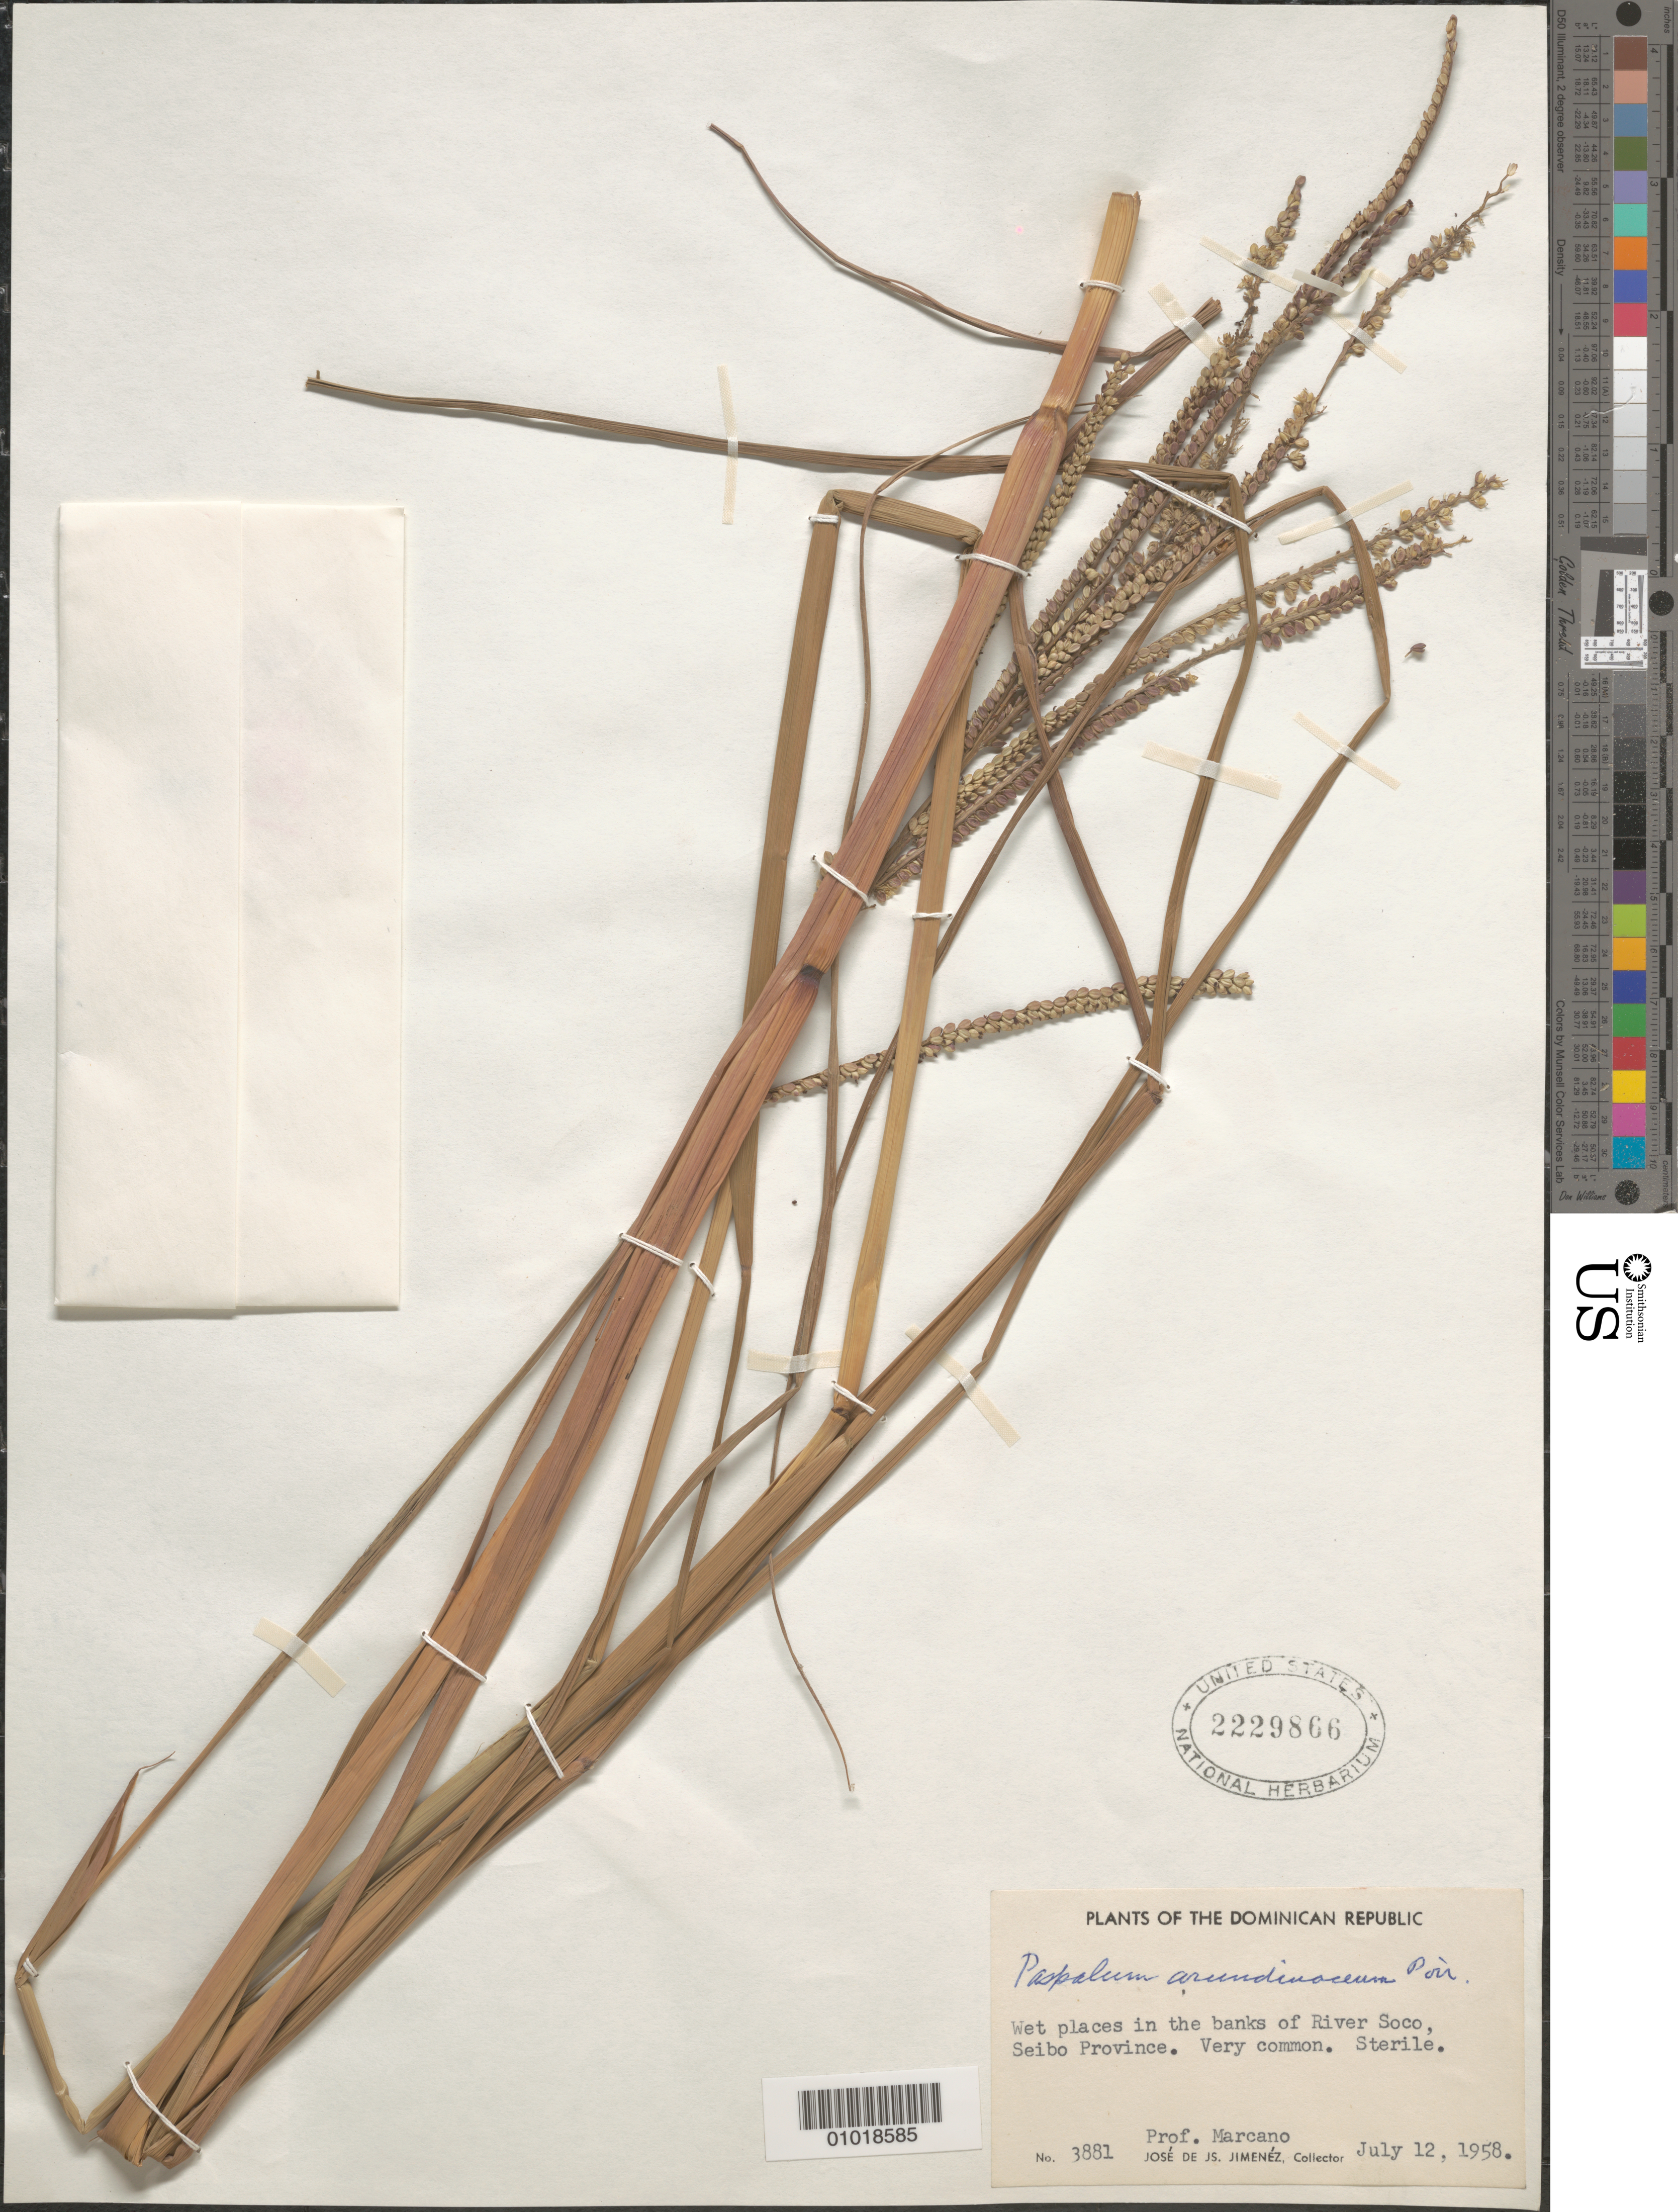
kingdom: Plantae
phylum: Tracheophyta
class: Liliopsida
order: Poales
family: Poaceae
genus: Paspalum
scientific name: Paspalum arundinaceum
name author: Poir.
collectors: E. J. Marcano F. & J. J. Jiménez Almonte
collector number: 3881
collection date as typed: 12 Jul 1958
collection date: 1958-07-12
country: Dominican Republic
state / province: El Seibo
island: Hispaniola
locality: Wet places in the banks of River Soco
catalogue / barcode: US 2229866